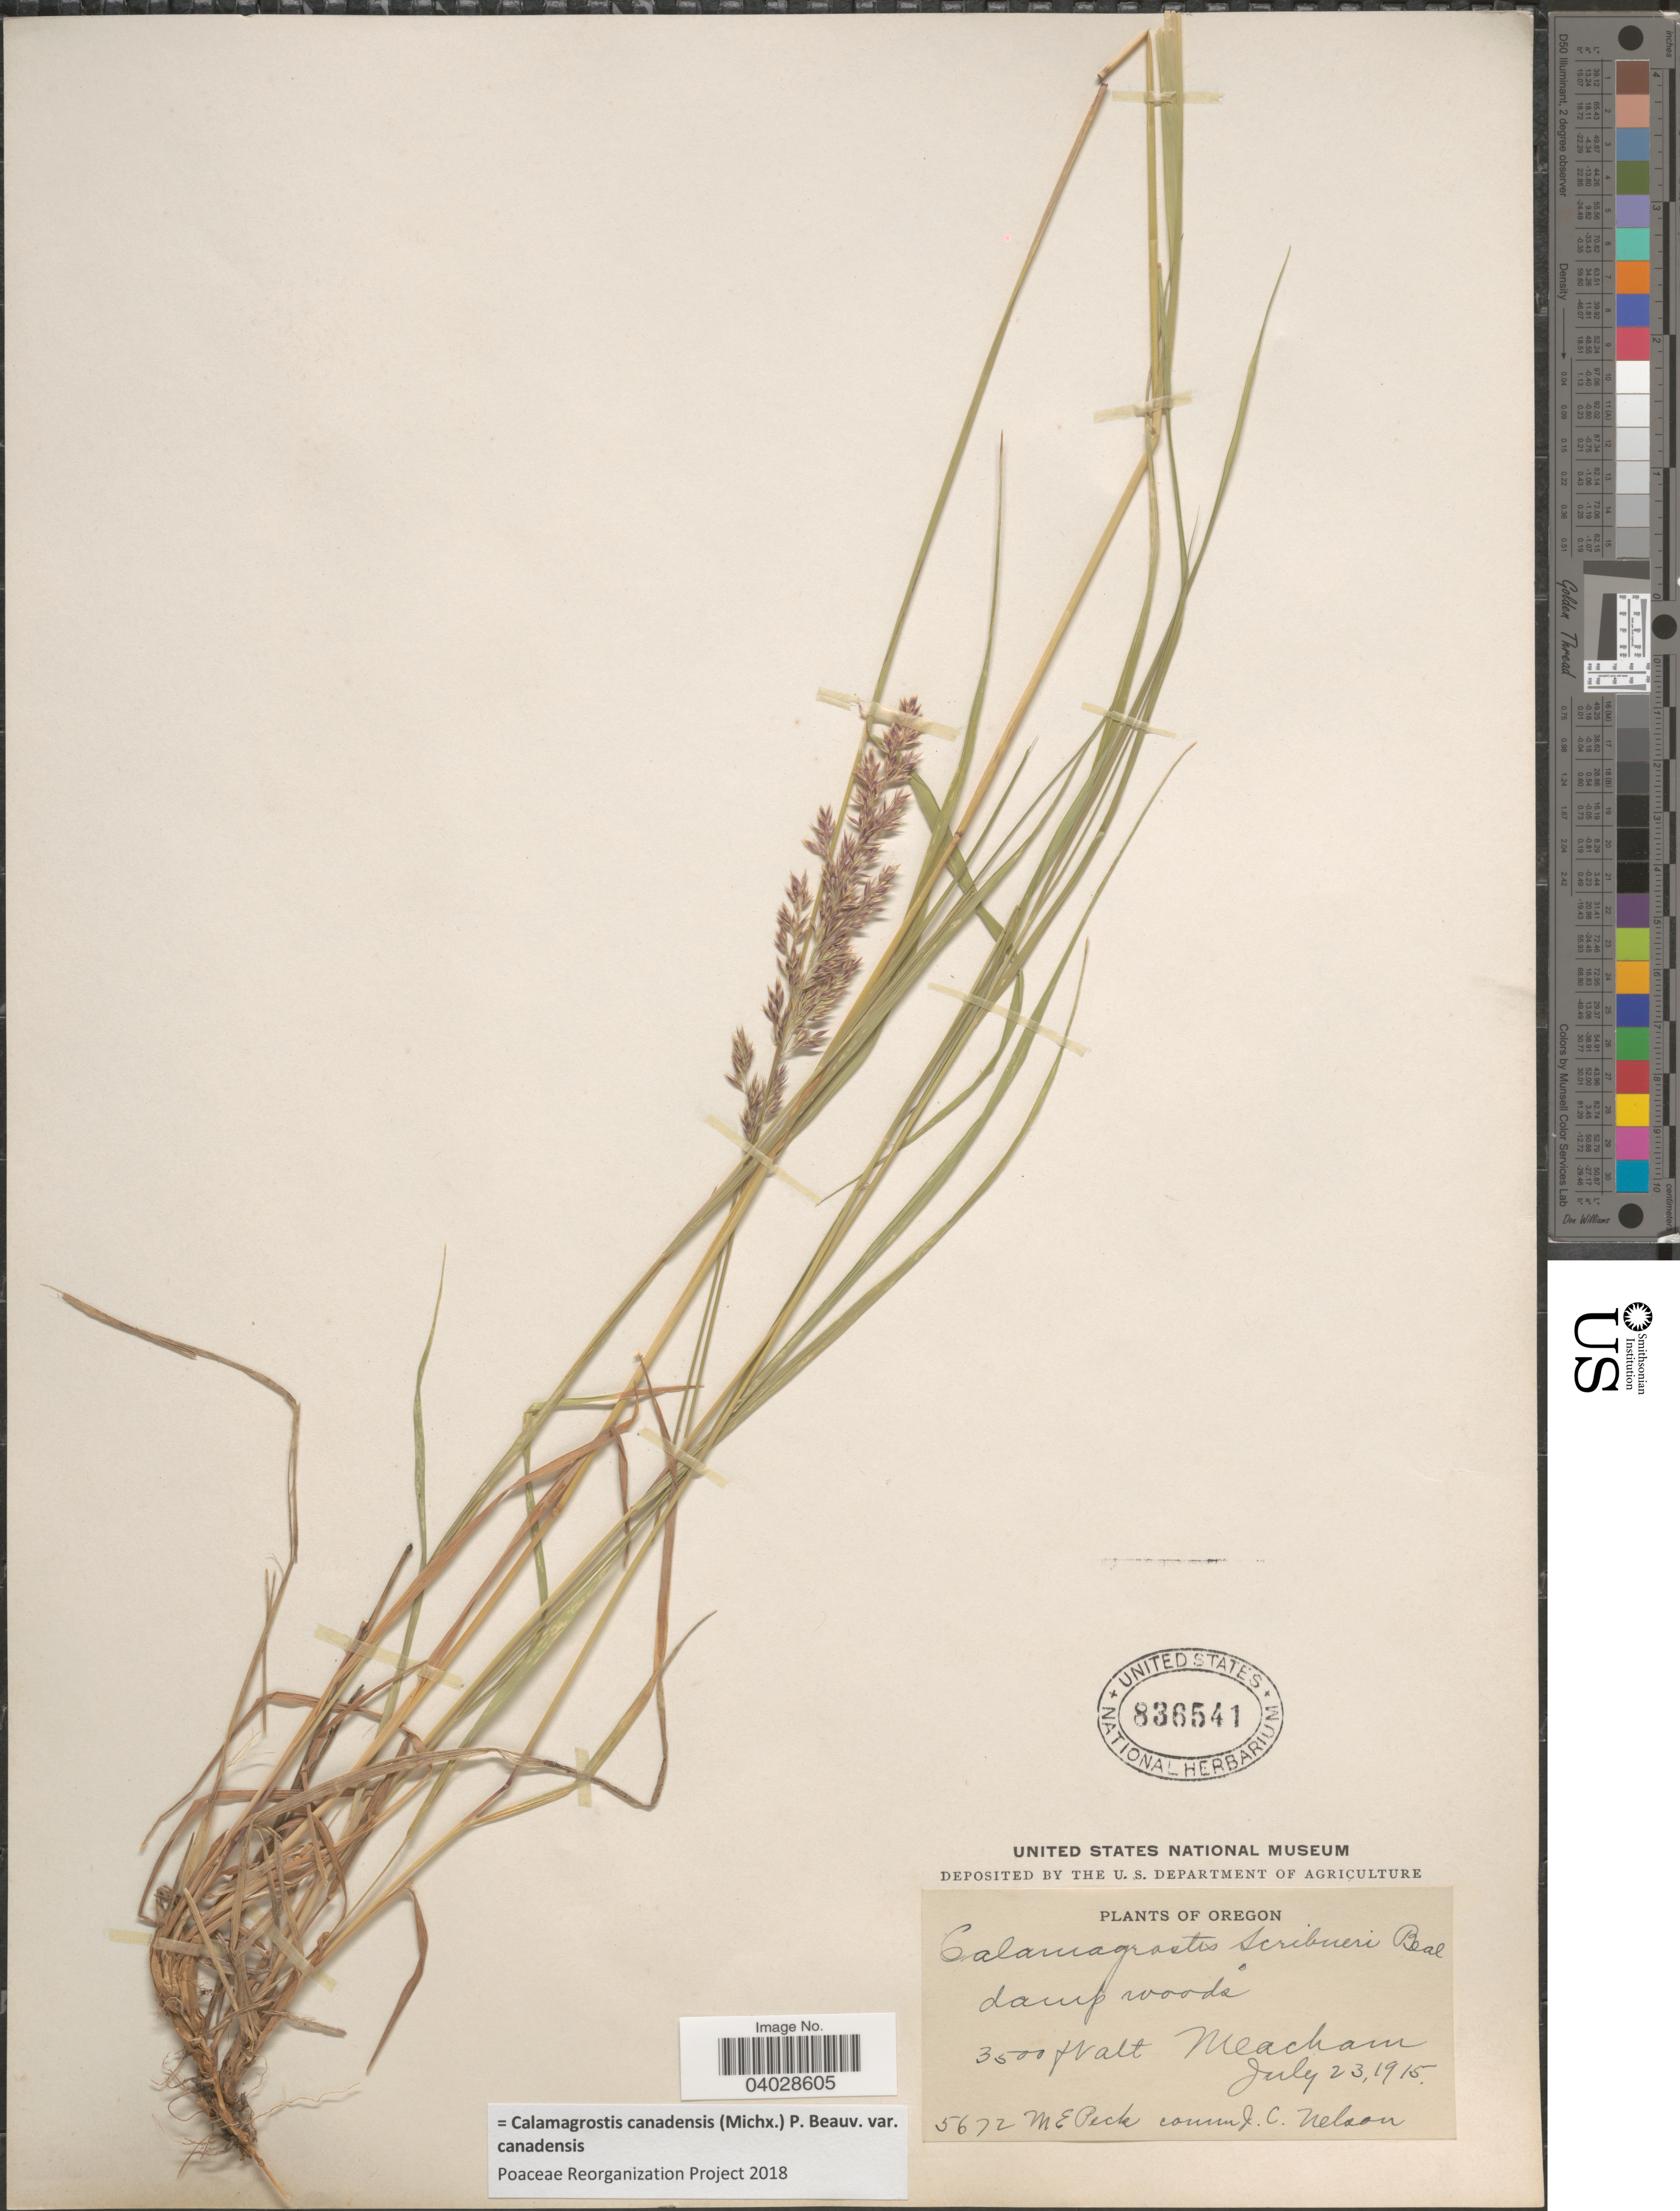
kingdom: Plantae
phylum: Tracheophyta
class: Liliopsida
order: Poales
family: Poaceae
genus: Calamagrostis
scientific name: Calamagrostis canadensis var. canadensis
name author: (Michx.) P. Beauv.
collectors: M. E. Peck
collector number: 5672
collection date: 1915-07-23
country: United States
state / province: Oregon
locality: Damp woods. Meacham.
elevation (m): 1067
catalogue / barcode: US 836541